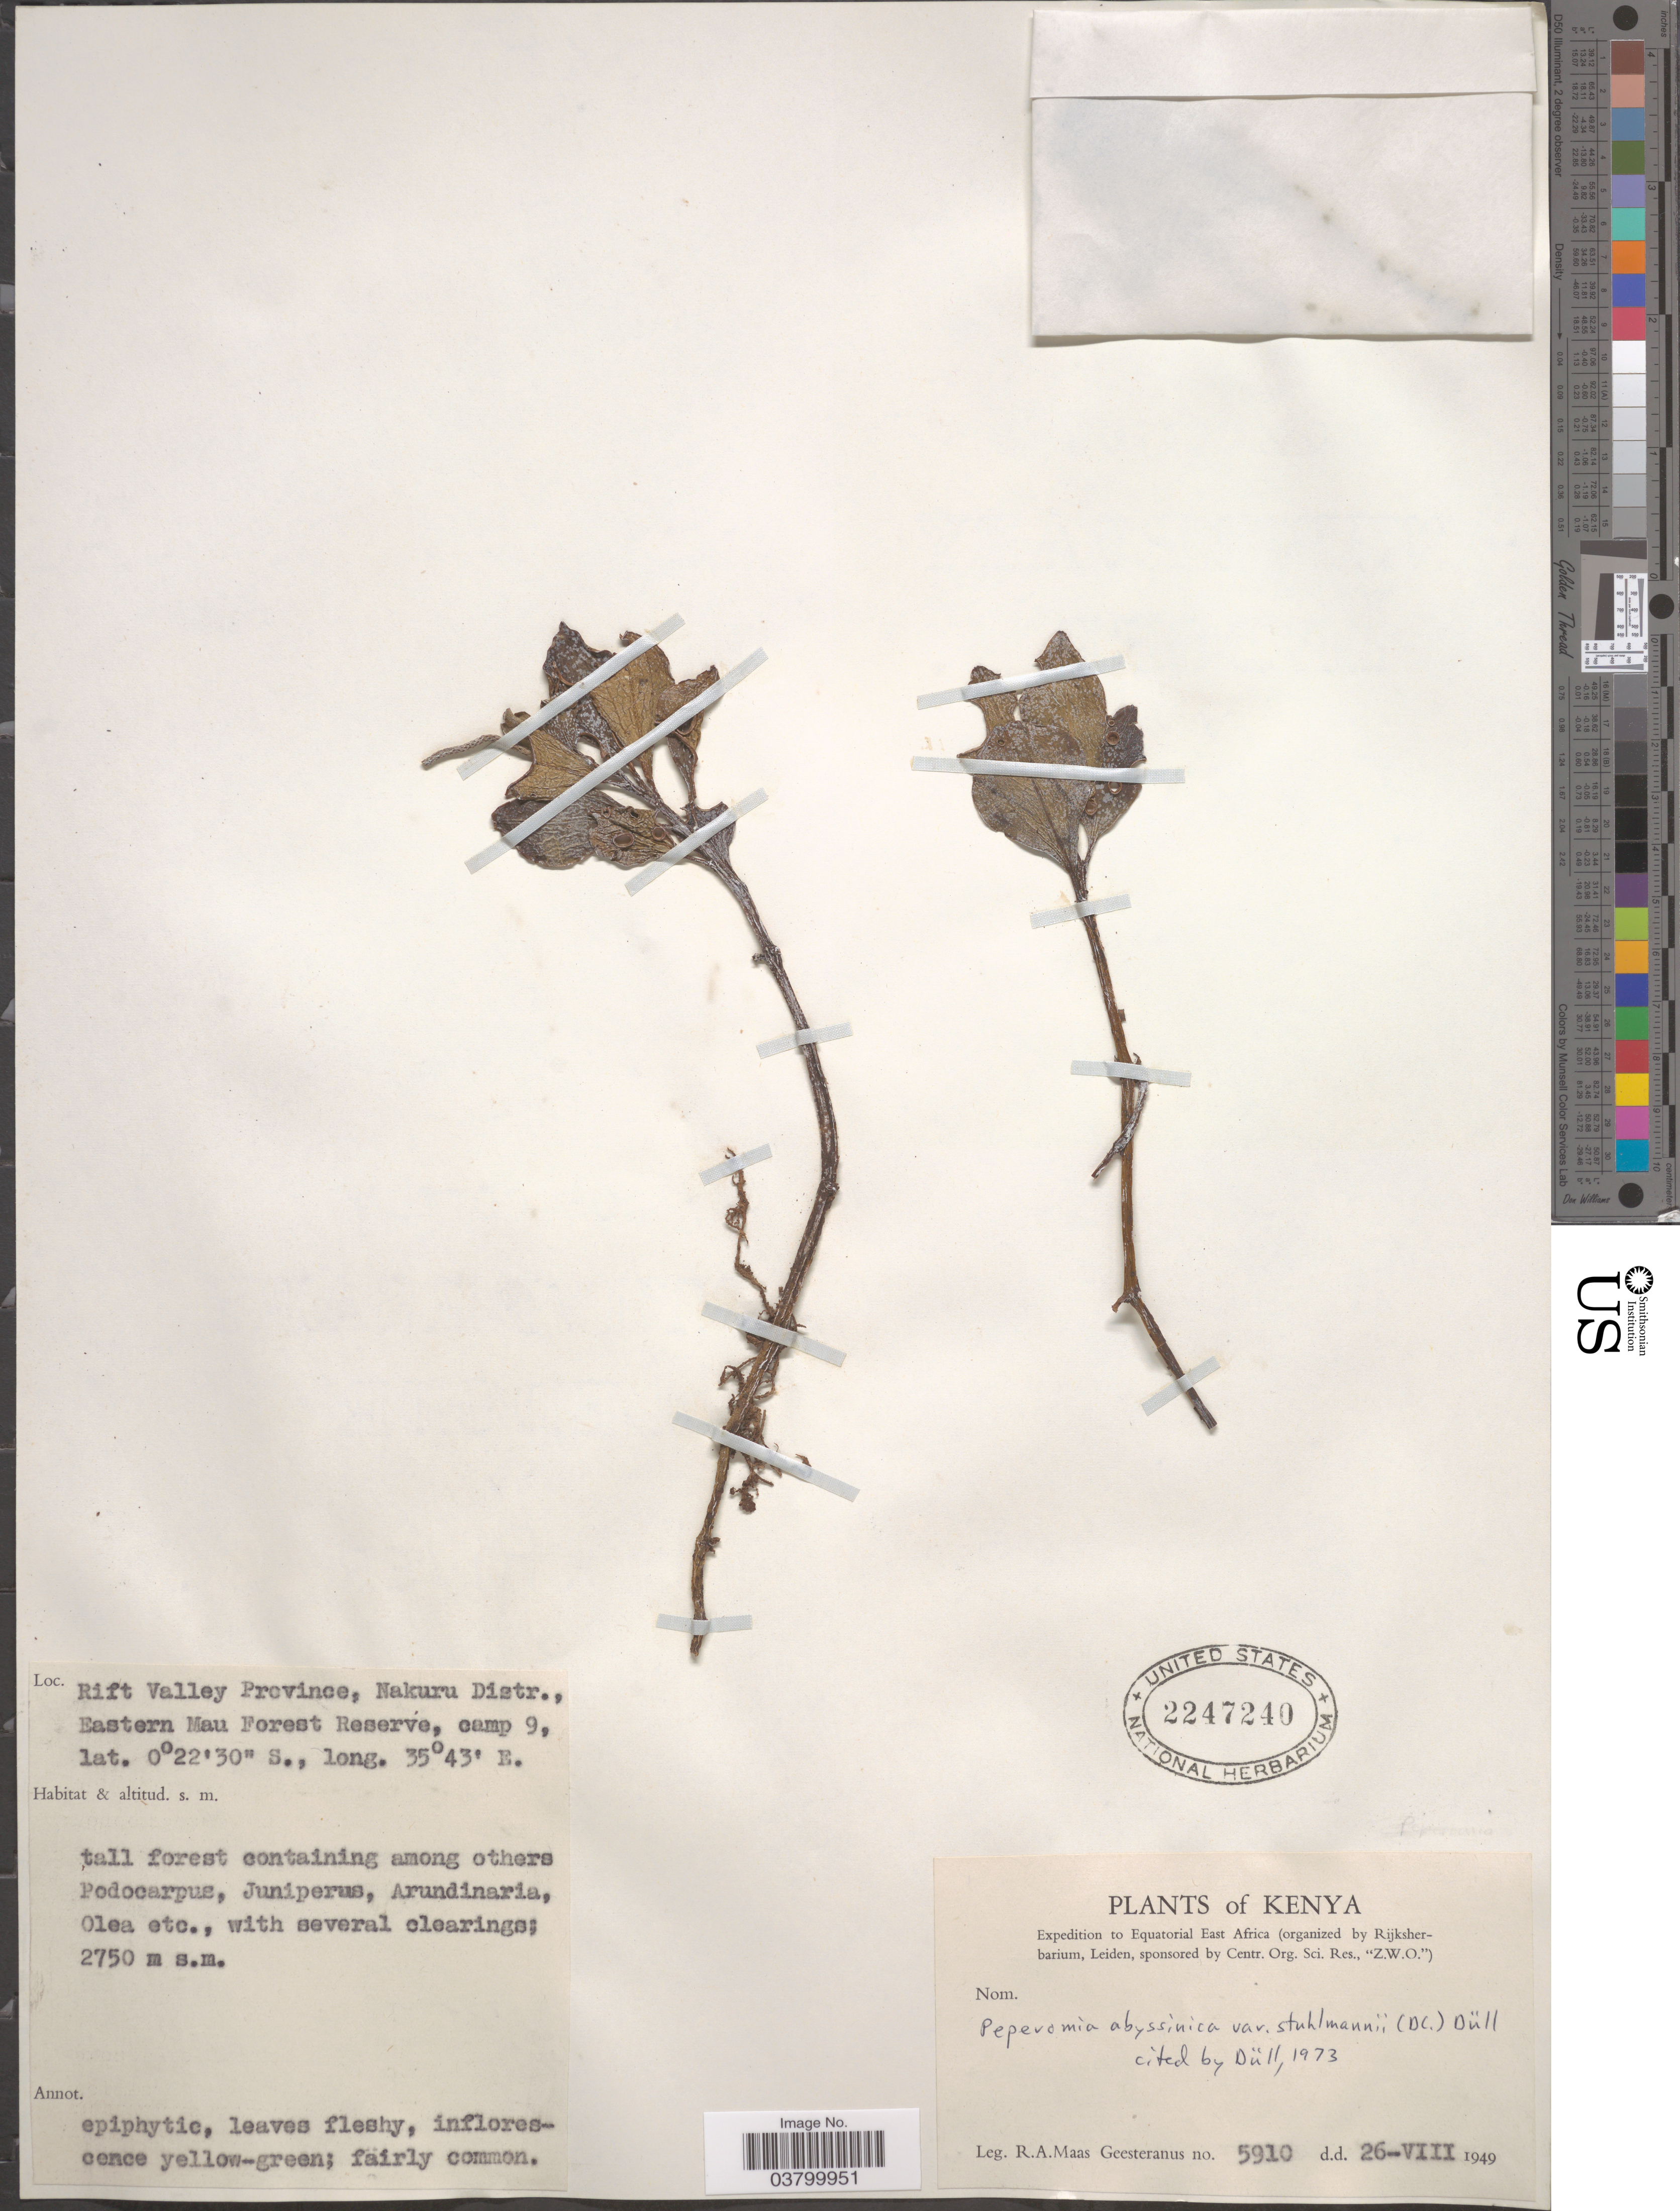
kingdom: Plantae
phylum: Tracheophyta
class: Magnoliopsida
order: Piperales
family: Piperaceae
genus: Peperomia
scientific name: Peperomia abyssinica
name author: Miq.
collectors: R. A. Maas Geesteranus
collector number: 5910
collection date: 1949-08-26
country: Kenya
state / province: Nakuru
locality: Equatorial East Africa. Rift Valley Province, Nakuru Distr., Eastern Mau Forest Reserve, camp 9.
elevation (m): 2750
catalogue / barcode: US 2247240